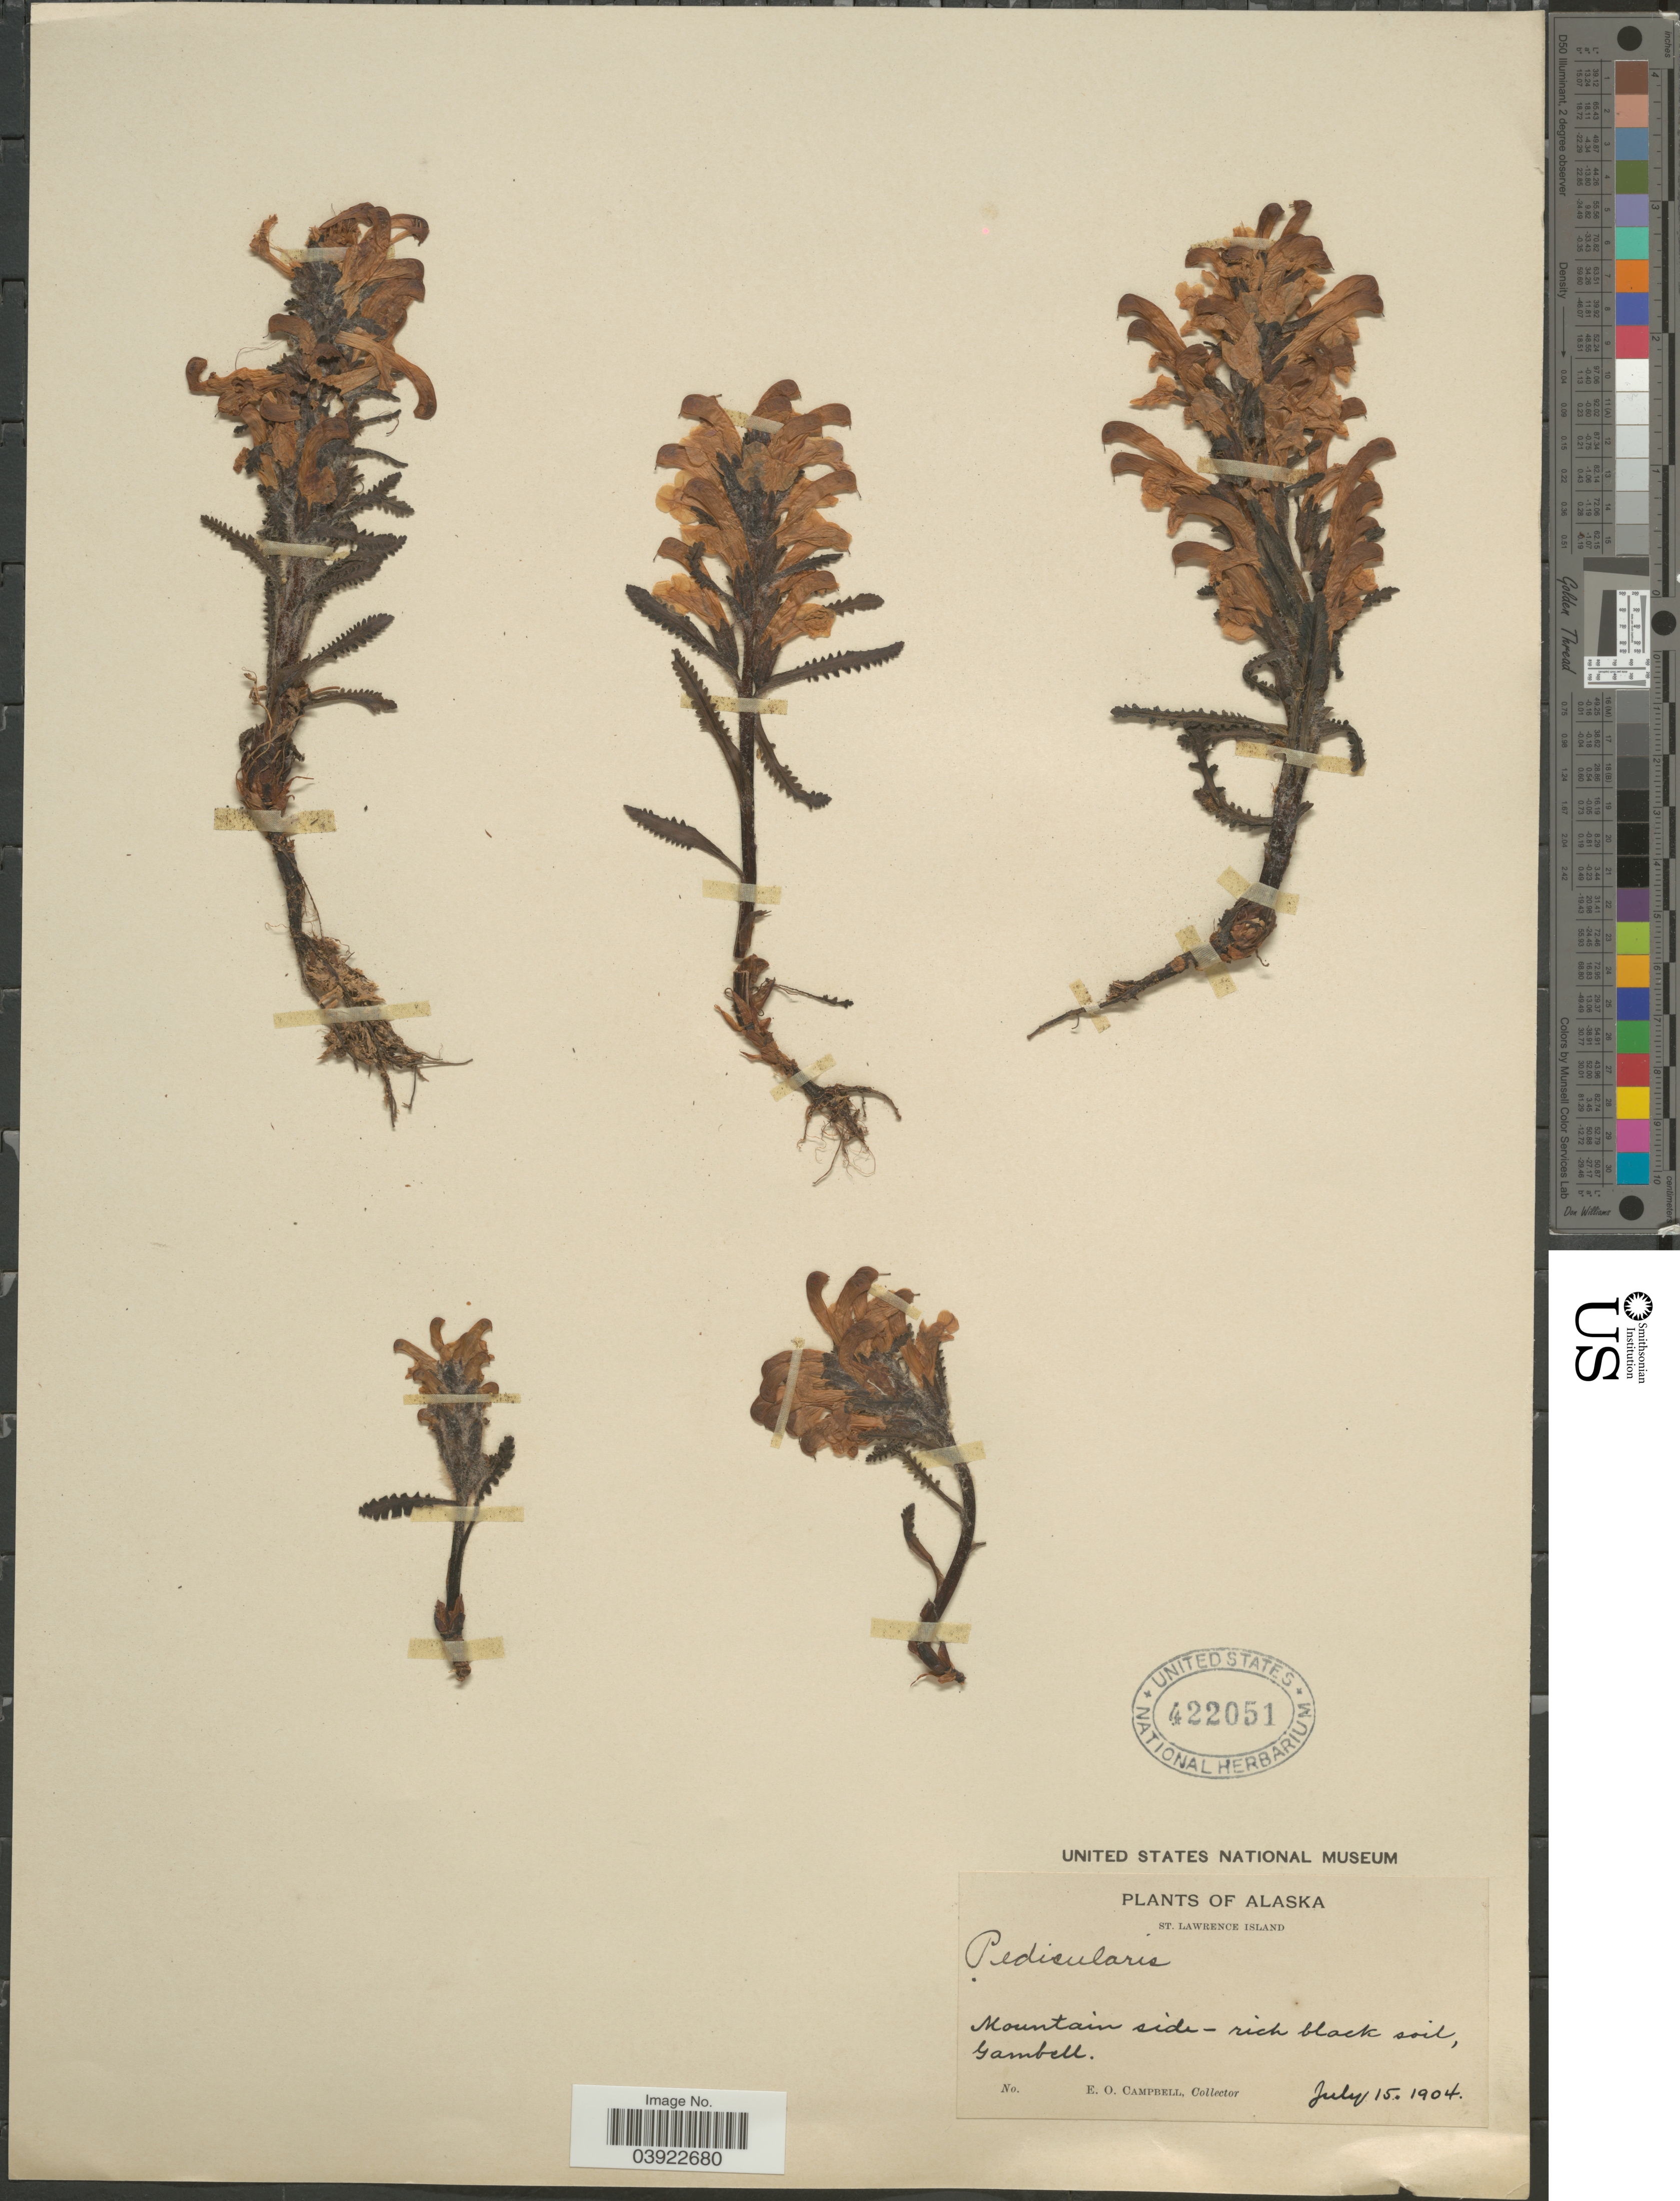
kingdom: Plantae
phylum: Tracheophyta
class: Magnoliopsida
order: Lamiales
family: Orobanchaceae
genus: Pedicularis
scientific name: Pedicularis langsdorffii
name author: Fisch. ex Steven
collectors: E. Campbell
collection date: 1904-07-15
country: United States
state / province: Alaska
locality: St. Lawrence Island. Mountain side - rich black soil, Gambell.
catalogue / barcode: US 422051